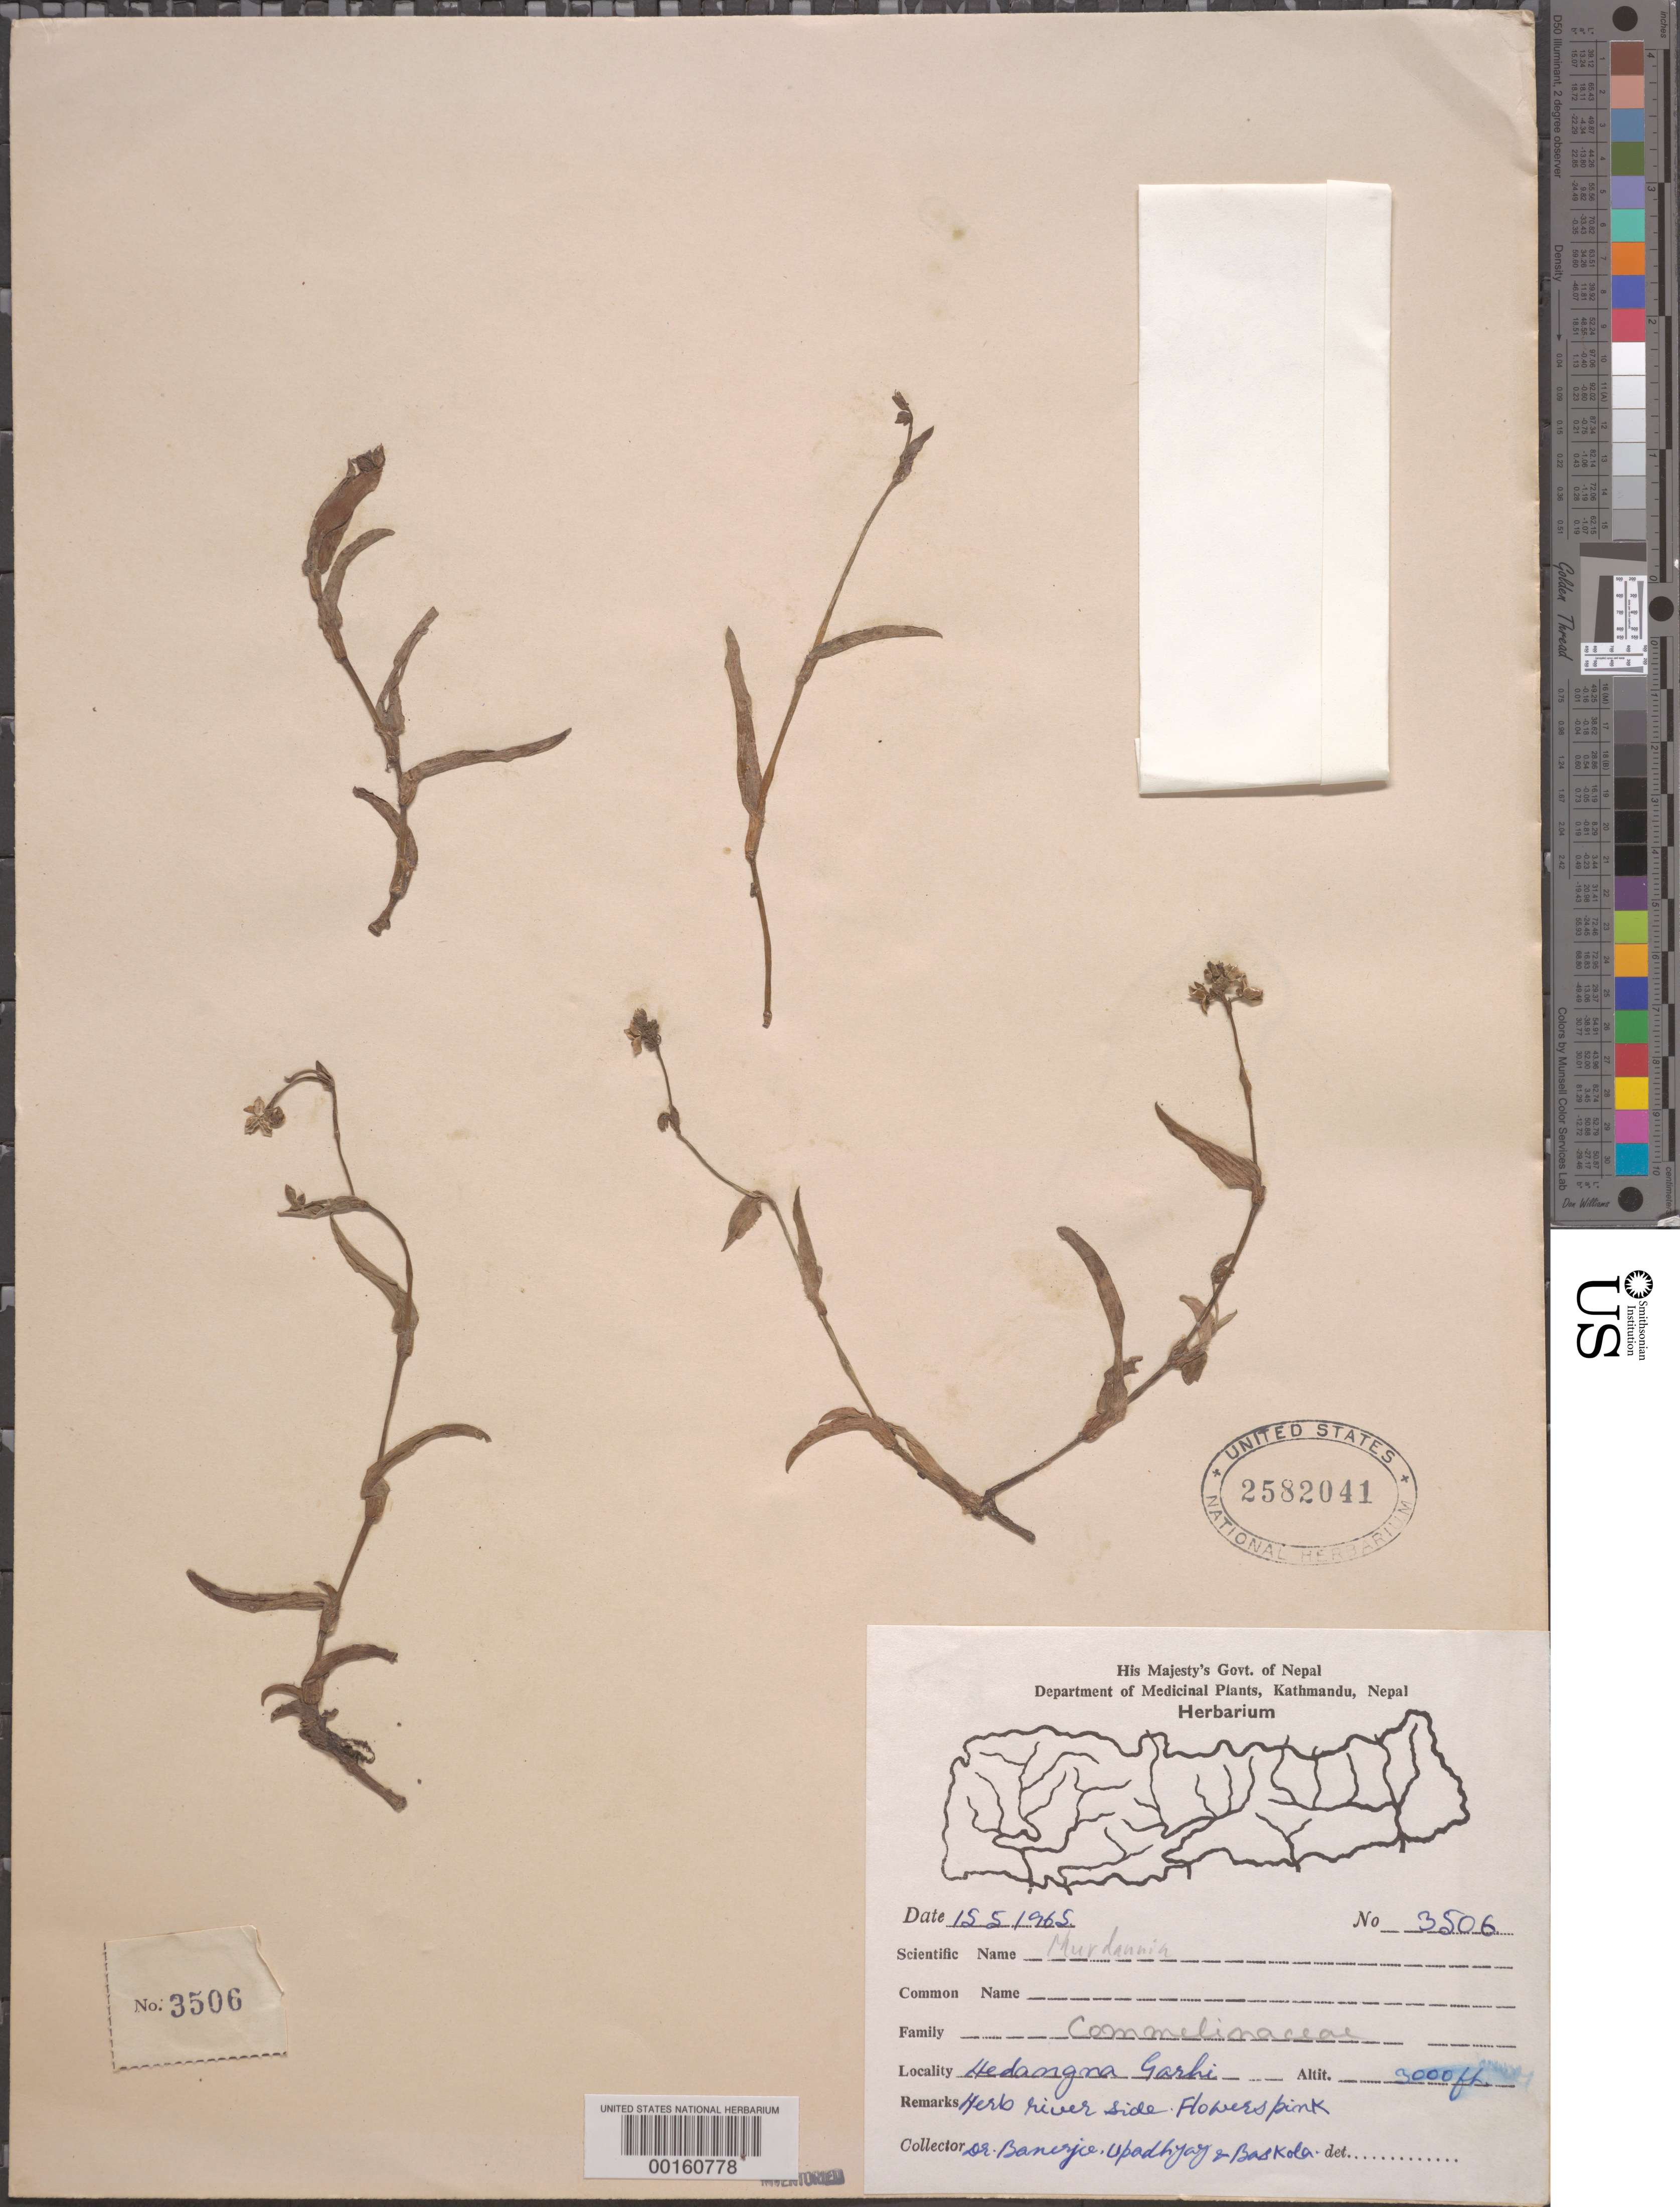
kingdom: Plantae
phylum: Tracheophyta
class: Liliopsida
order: Commelinales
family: Commelinaceae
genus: Murdannia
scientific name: Murdannia nudiflora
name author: (L.) Brenan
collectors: -. Banerjee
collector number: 3506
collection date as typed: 15 May 1965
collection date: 1965-05-15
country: Nepal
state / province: Bagmati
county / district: Kathmandu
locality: Hedangna garhi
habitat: Riverbank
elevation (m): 915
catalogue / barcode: US 2582041